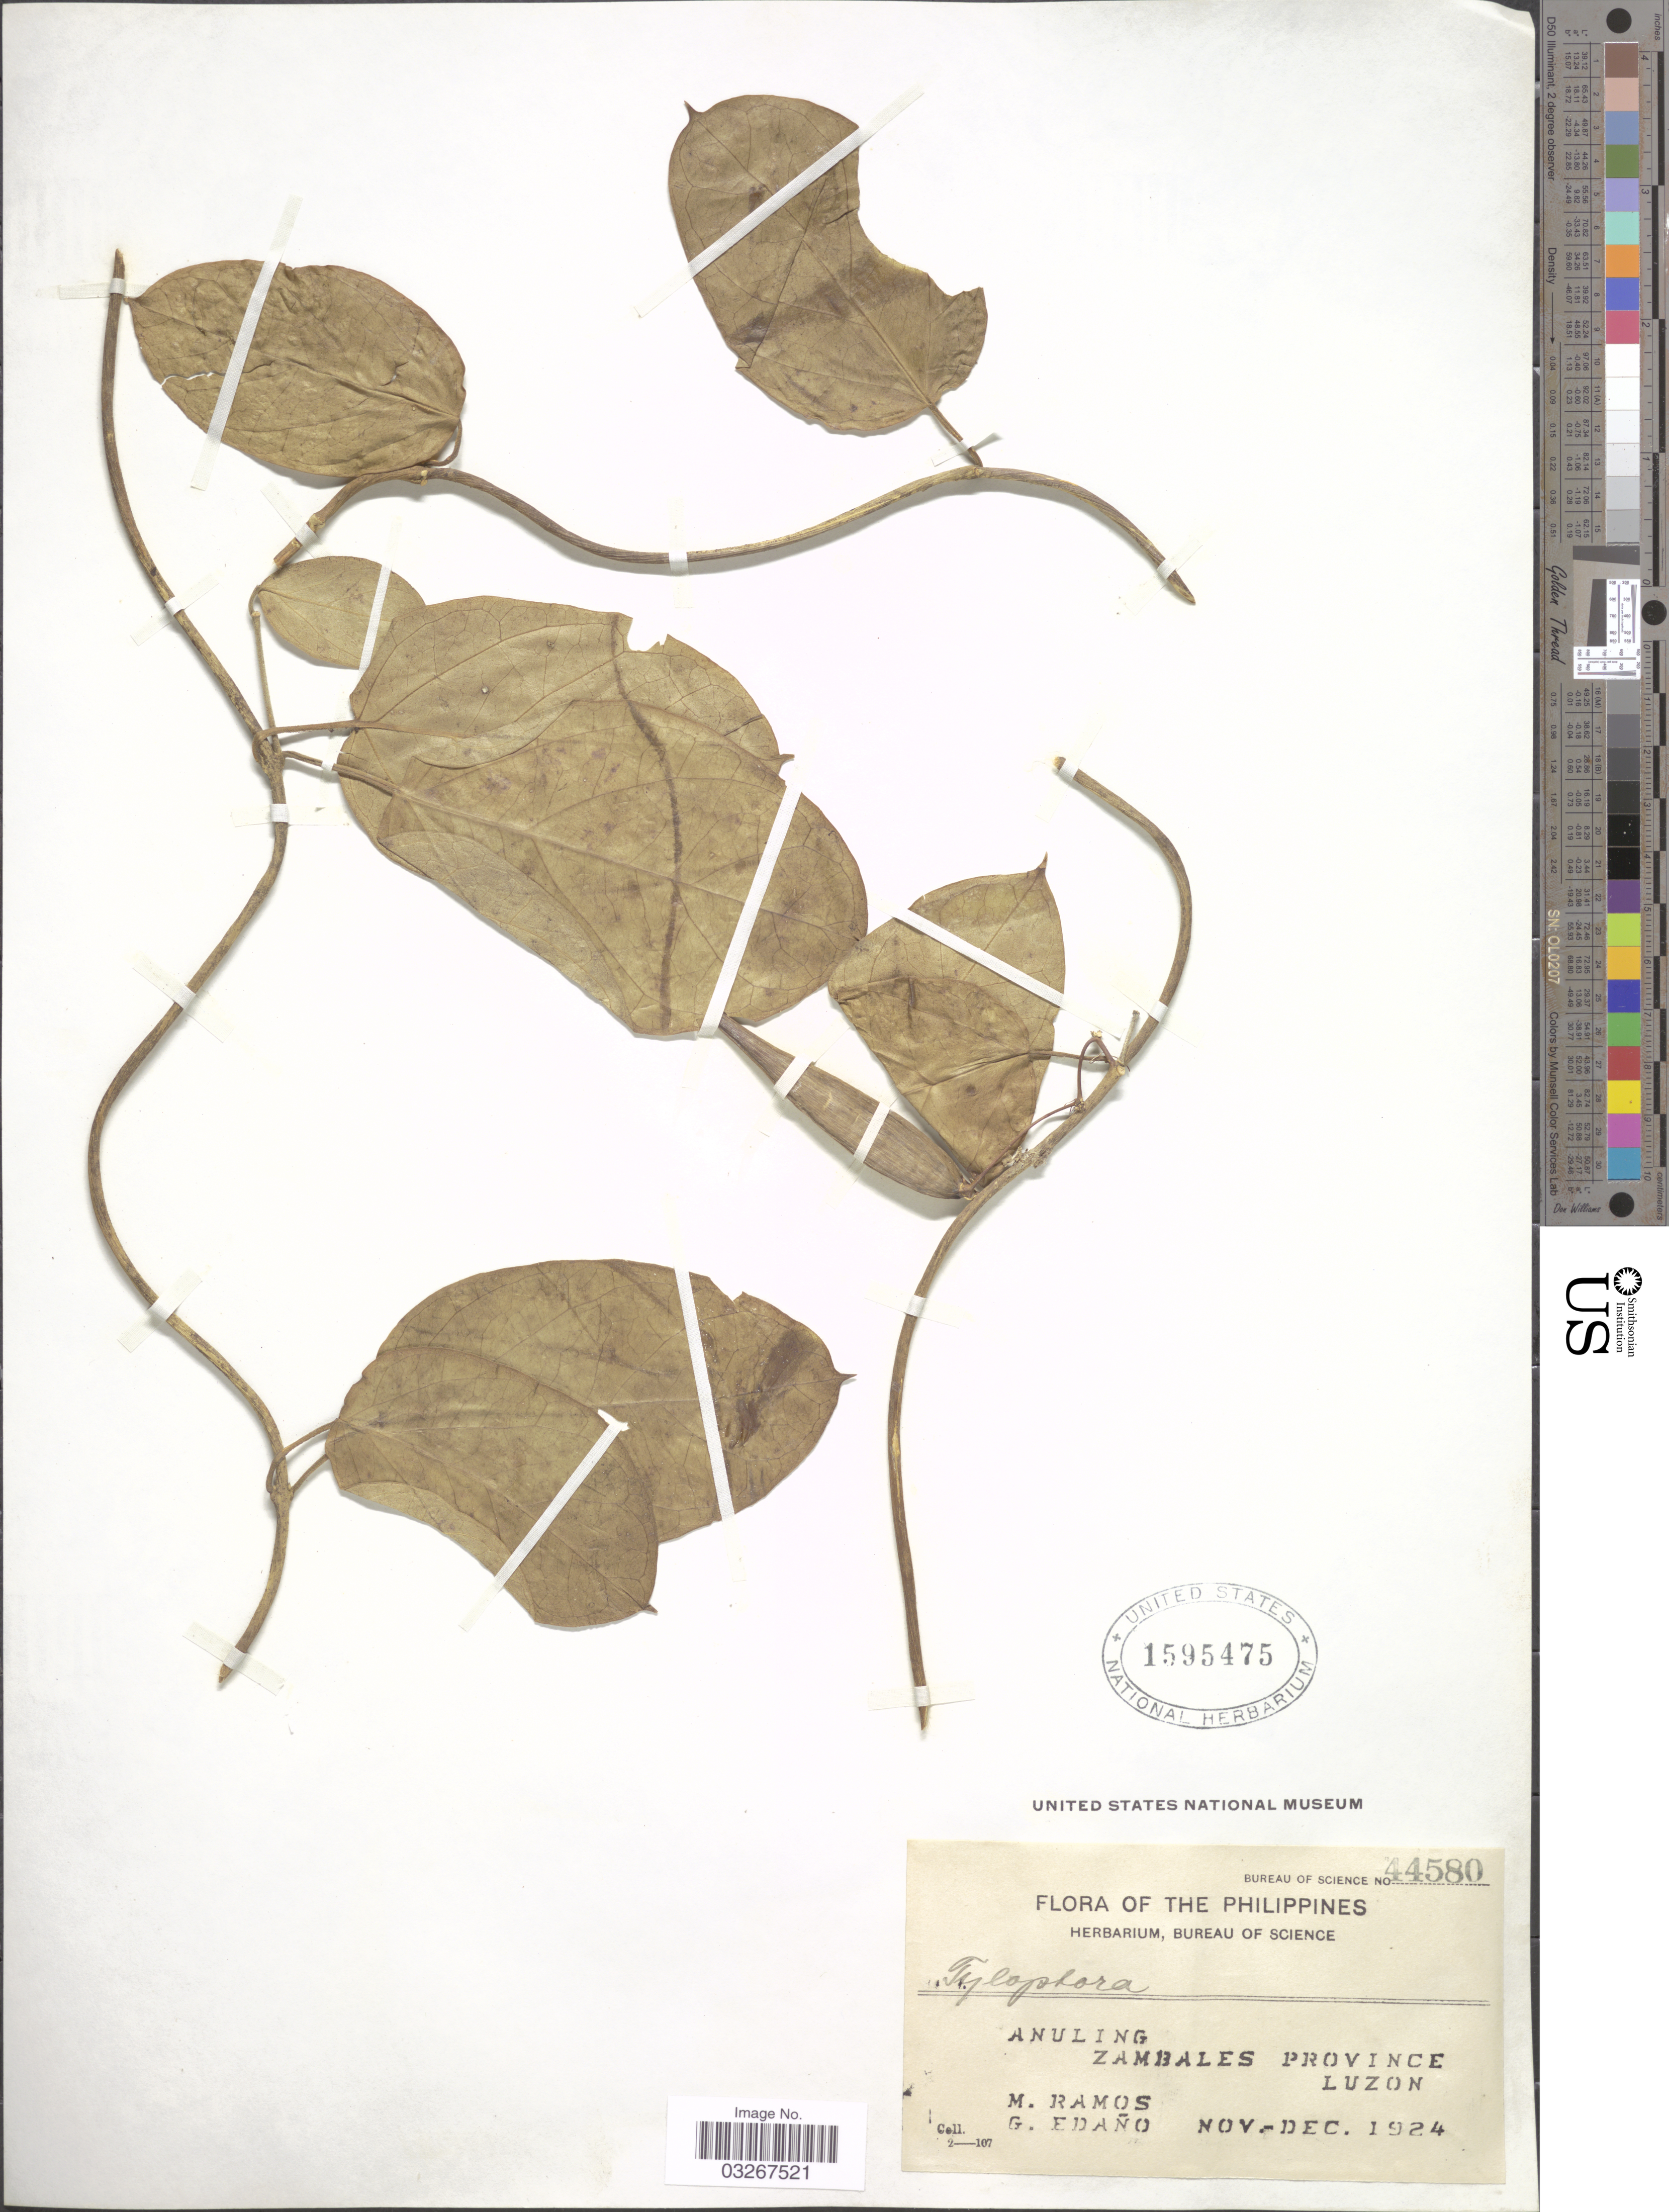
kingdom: Plantae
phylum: Tracheophyta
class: Magnoliopsida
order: Gentianales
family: Apocynaceae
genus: Tylophora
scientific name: Tylophora sp.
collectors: M. Ramos & G. Edaño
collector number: Bureau of Science 44580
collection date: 1924-11/1924-12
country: Philippines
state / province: Central Luzon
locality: Anuling, Zambales Province, Luzon.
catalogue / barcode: US 1595475